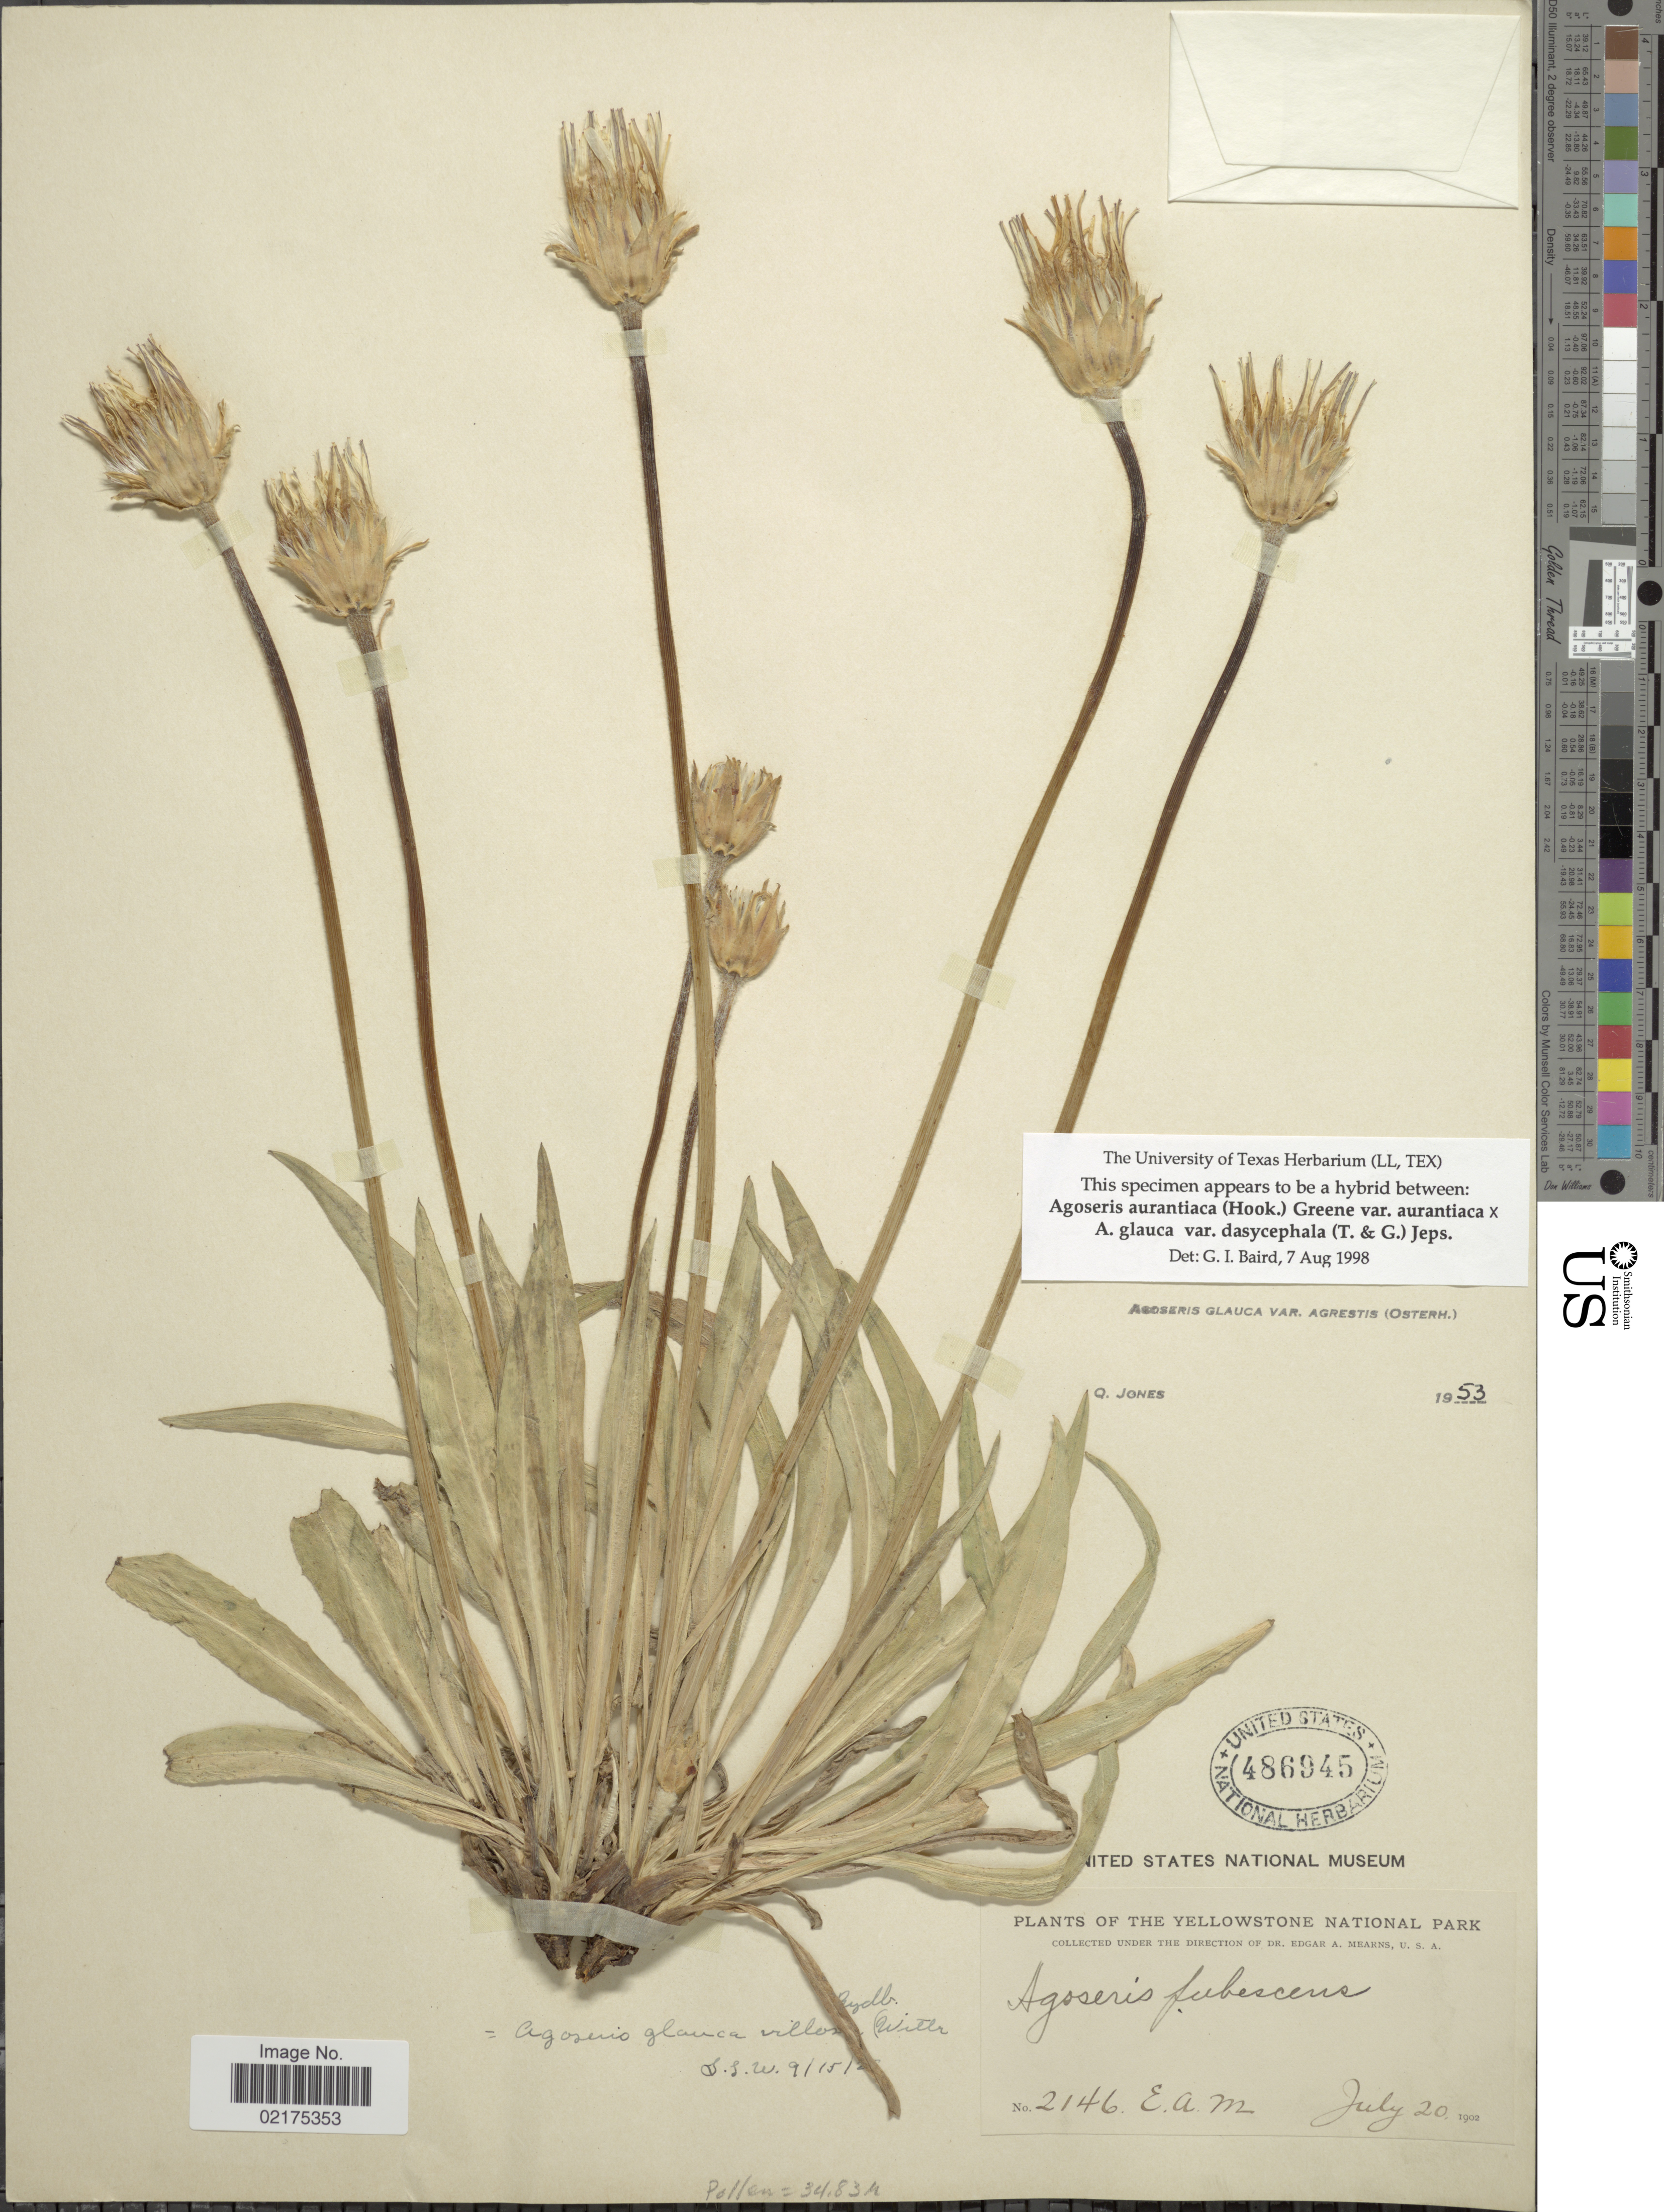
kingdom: Plantae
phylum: Tracheophyta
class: Magnoliopsida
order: Asterales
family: Asteraceae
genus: Agoseris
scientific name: Agoseris aurantiaca var. aurantiaca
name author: (Hook.) Greene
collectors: E. A. Mearns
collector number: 2146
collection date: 1902-07-20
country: United States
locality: The Yellowstone National Park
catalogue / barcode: US 486945